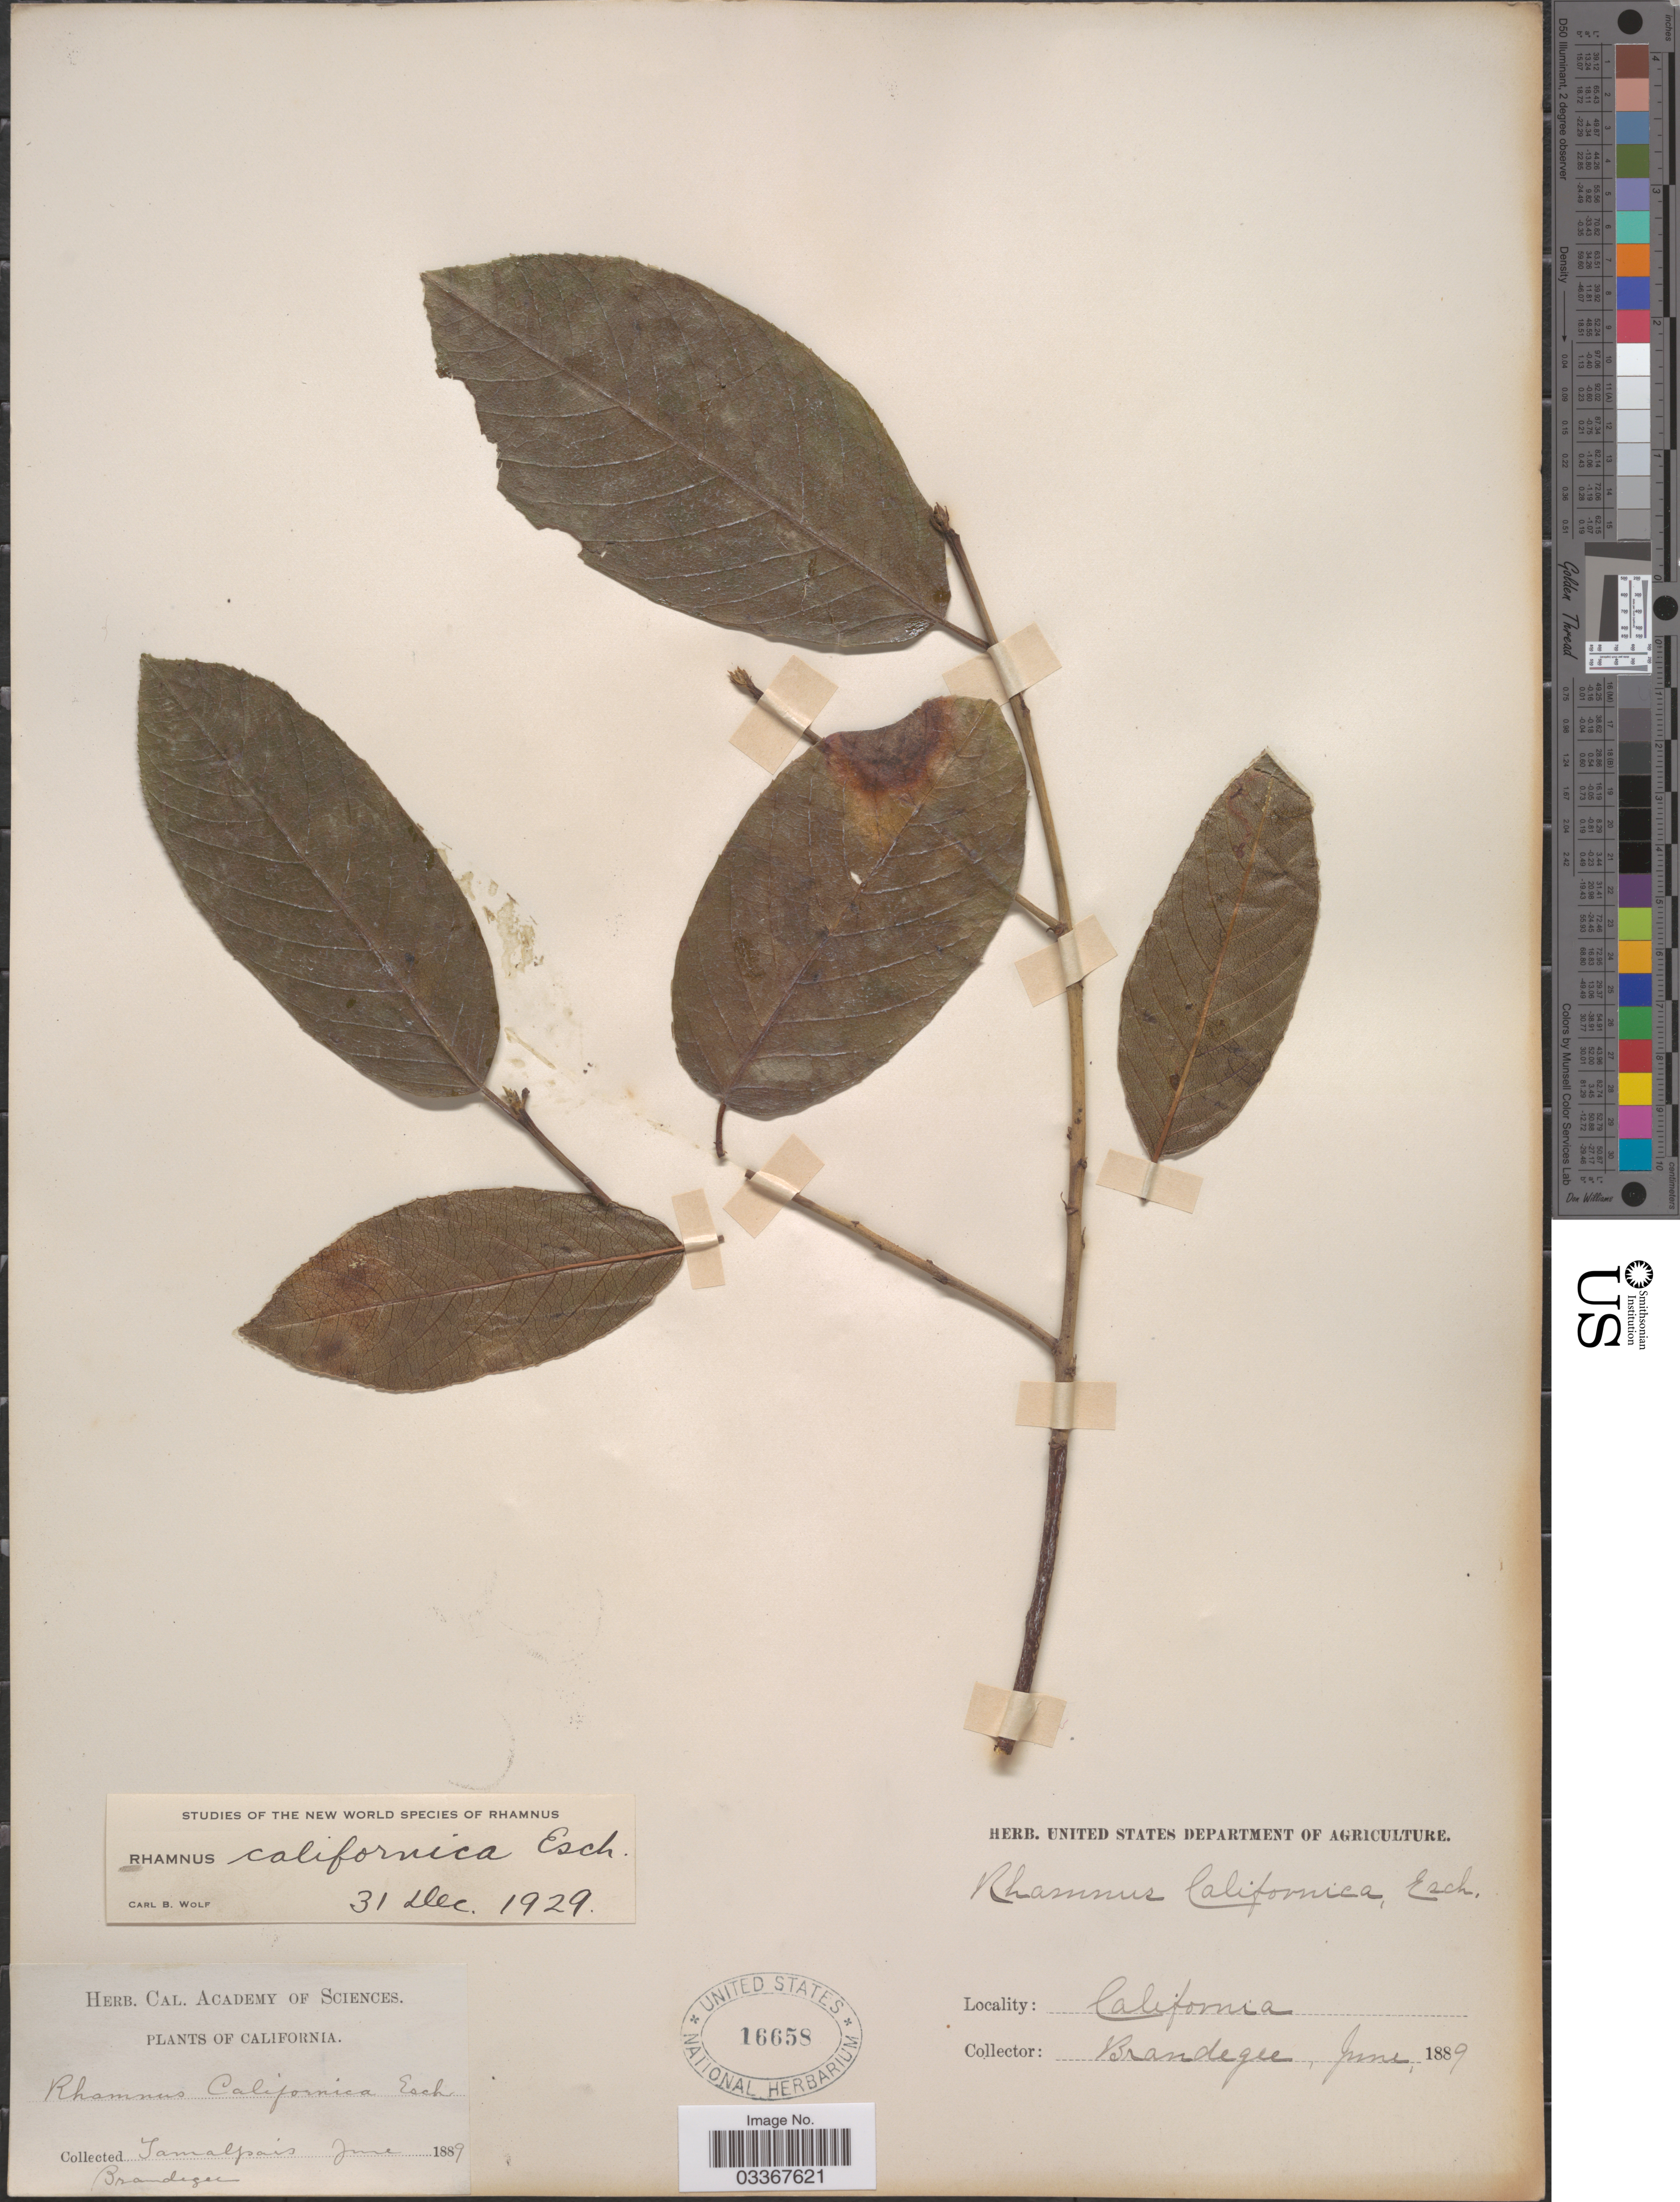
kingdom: Plantae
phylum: Tracheophyta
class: Magnoliopsida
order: Rosales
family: Rhamnaceae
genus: Frangula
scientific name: Frangula californica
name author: (Eschsch.) A. Gray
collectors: J. S. Brandegee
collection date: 1889-06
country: United States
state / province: California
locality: Tamalpais.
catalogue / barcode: US 16658